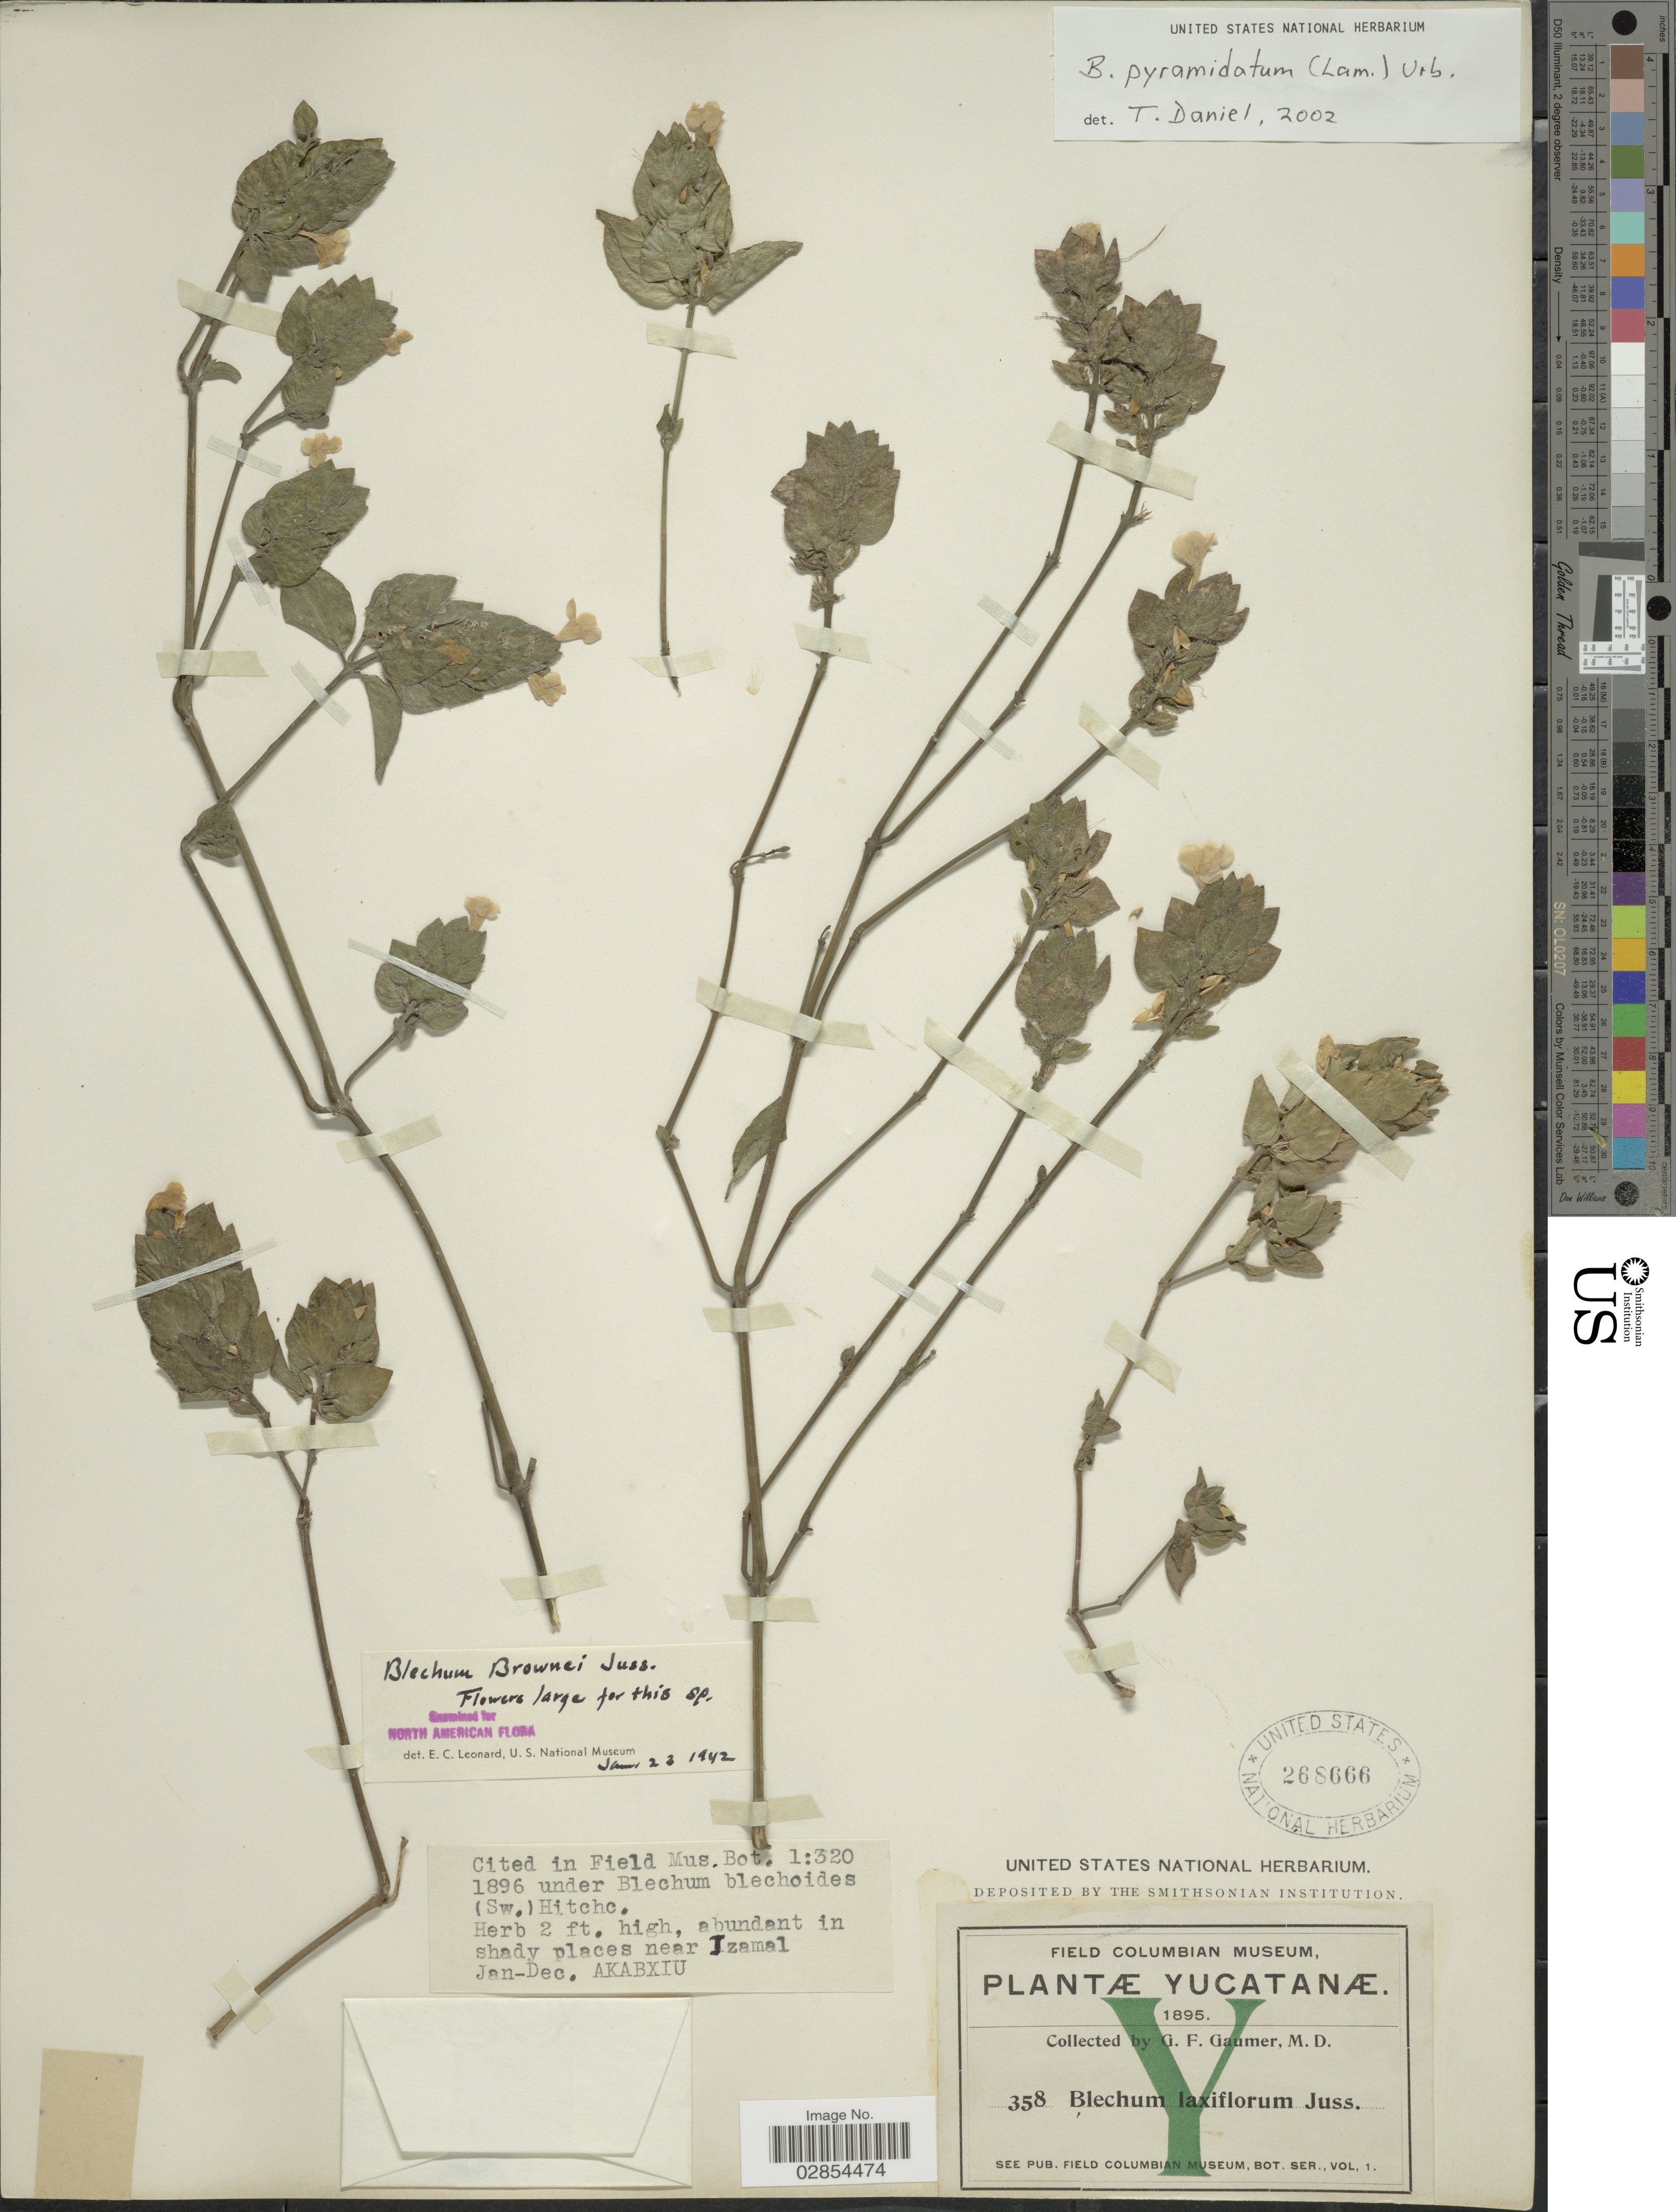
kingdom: Plantae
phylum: Tracheophyta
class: Magnoliopsida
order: Lamiales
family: Acanthaceae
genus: Blechum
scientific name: Blechum brownei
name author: Juss.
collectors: G. F. Gaumer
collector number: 358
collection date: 1895-01/1895-12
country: Mexico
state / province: Yucatán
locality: Yucatanæ. Near Izamal.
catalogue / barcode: US 268666